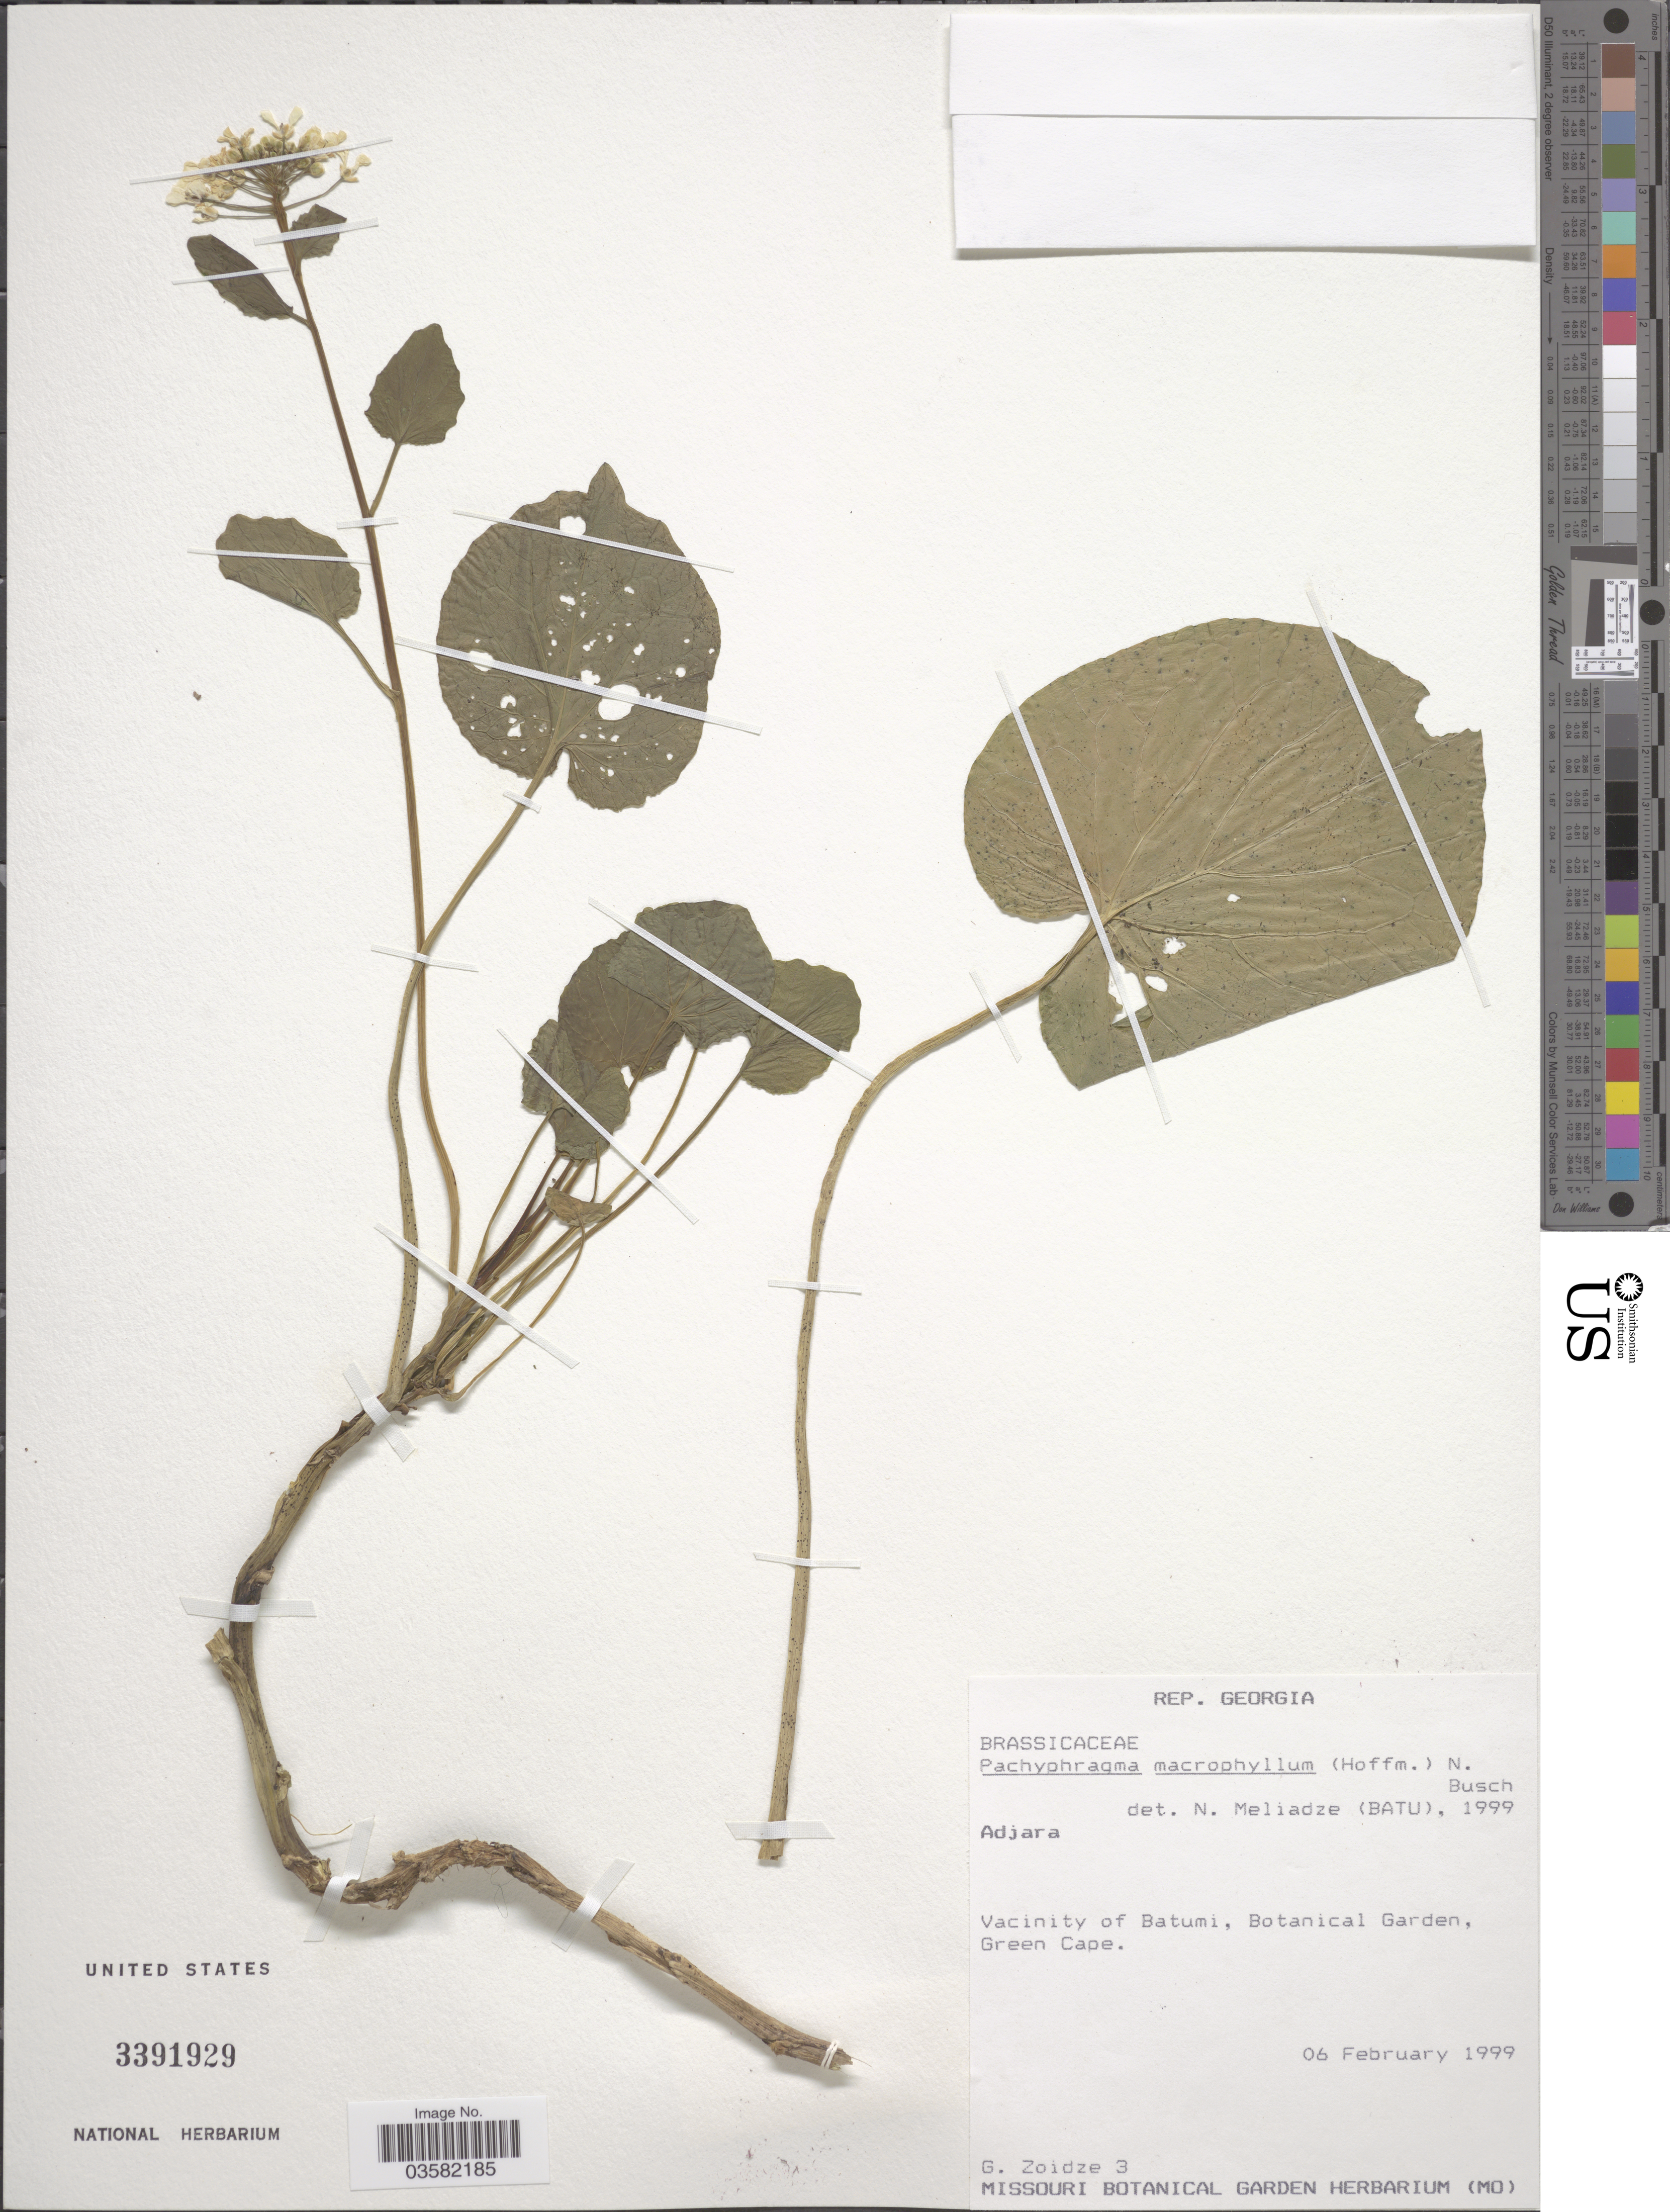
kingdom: Plantae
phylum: Tracheophyta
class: Magnoliopsida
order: Brassicales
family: Brassicaceae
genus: Pachyphragma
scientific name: Pachyphragma macrophyllum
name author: (Hoffm.) N. Busch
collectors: G. Zoidze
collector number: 3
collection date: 1999-02-06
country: Georgia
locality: Rep. Georgia. Adjara. Vicinity of Batumi, Botanical Garden, Green Cape.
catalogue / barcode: US 3391929